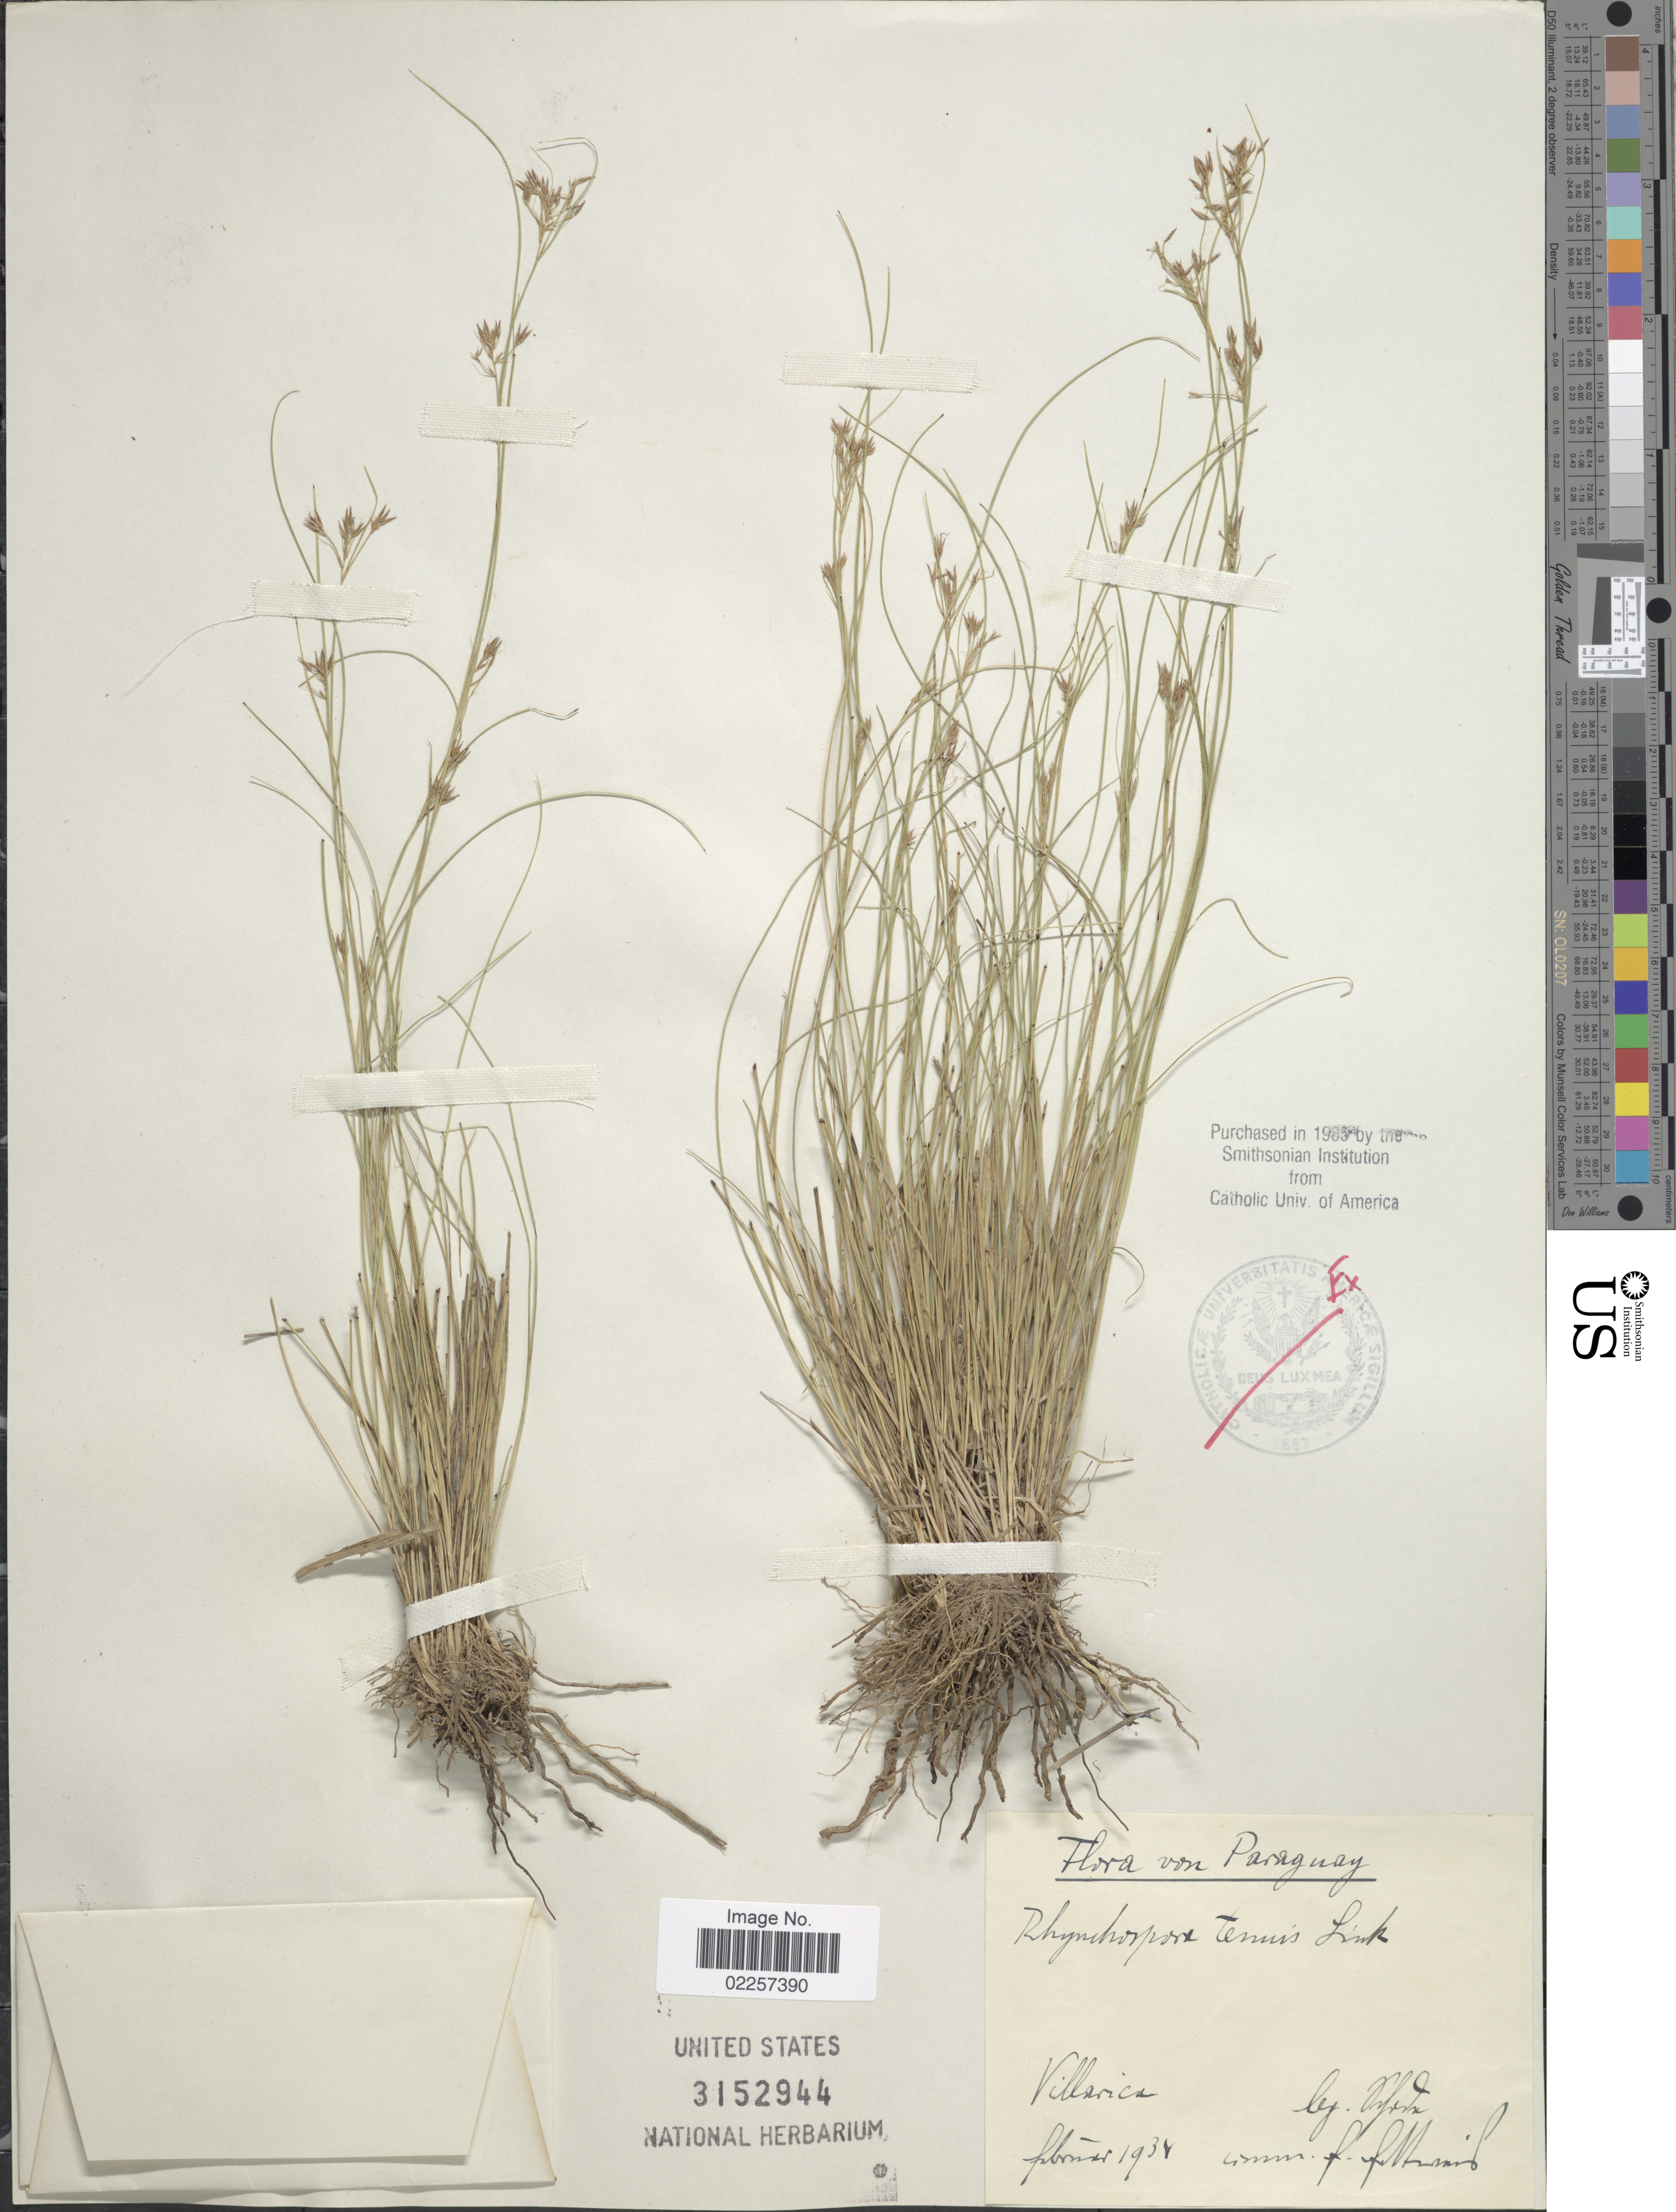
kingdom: Plantae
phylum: Tracheophyta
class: Liliopsida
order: Poales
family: Cyperaceae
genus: Rhynchospora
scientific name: Rhynchospora tenuis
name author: Link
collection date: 1934-02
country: Paraguay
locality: Villarica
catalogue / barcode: US 3152944